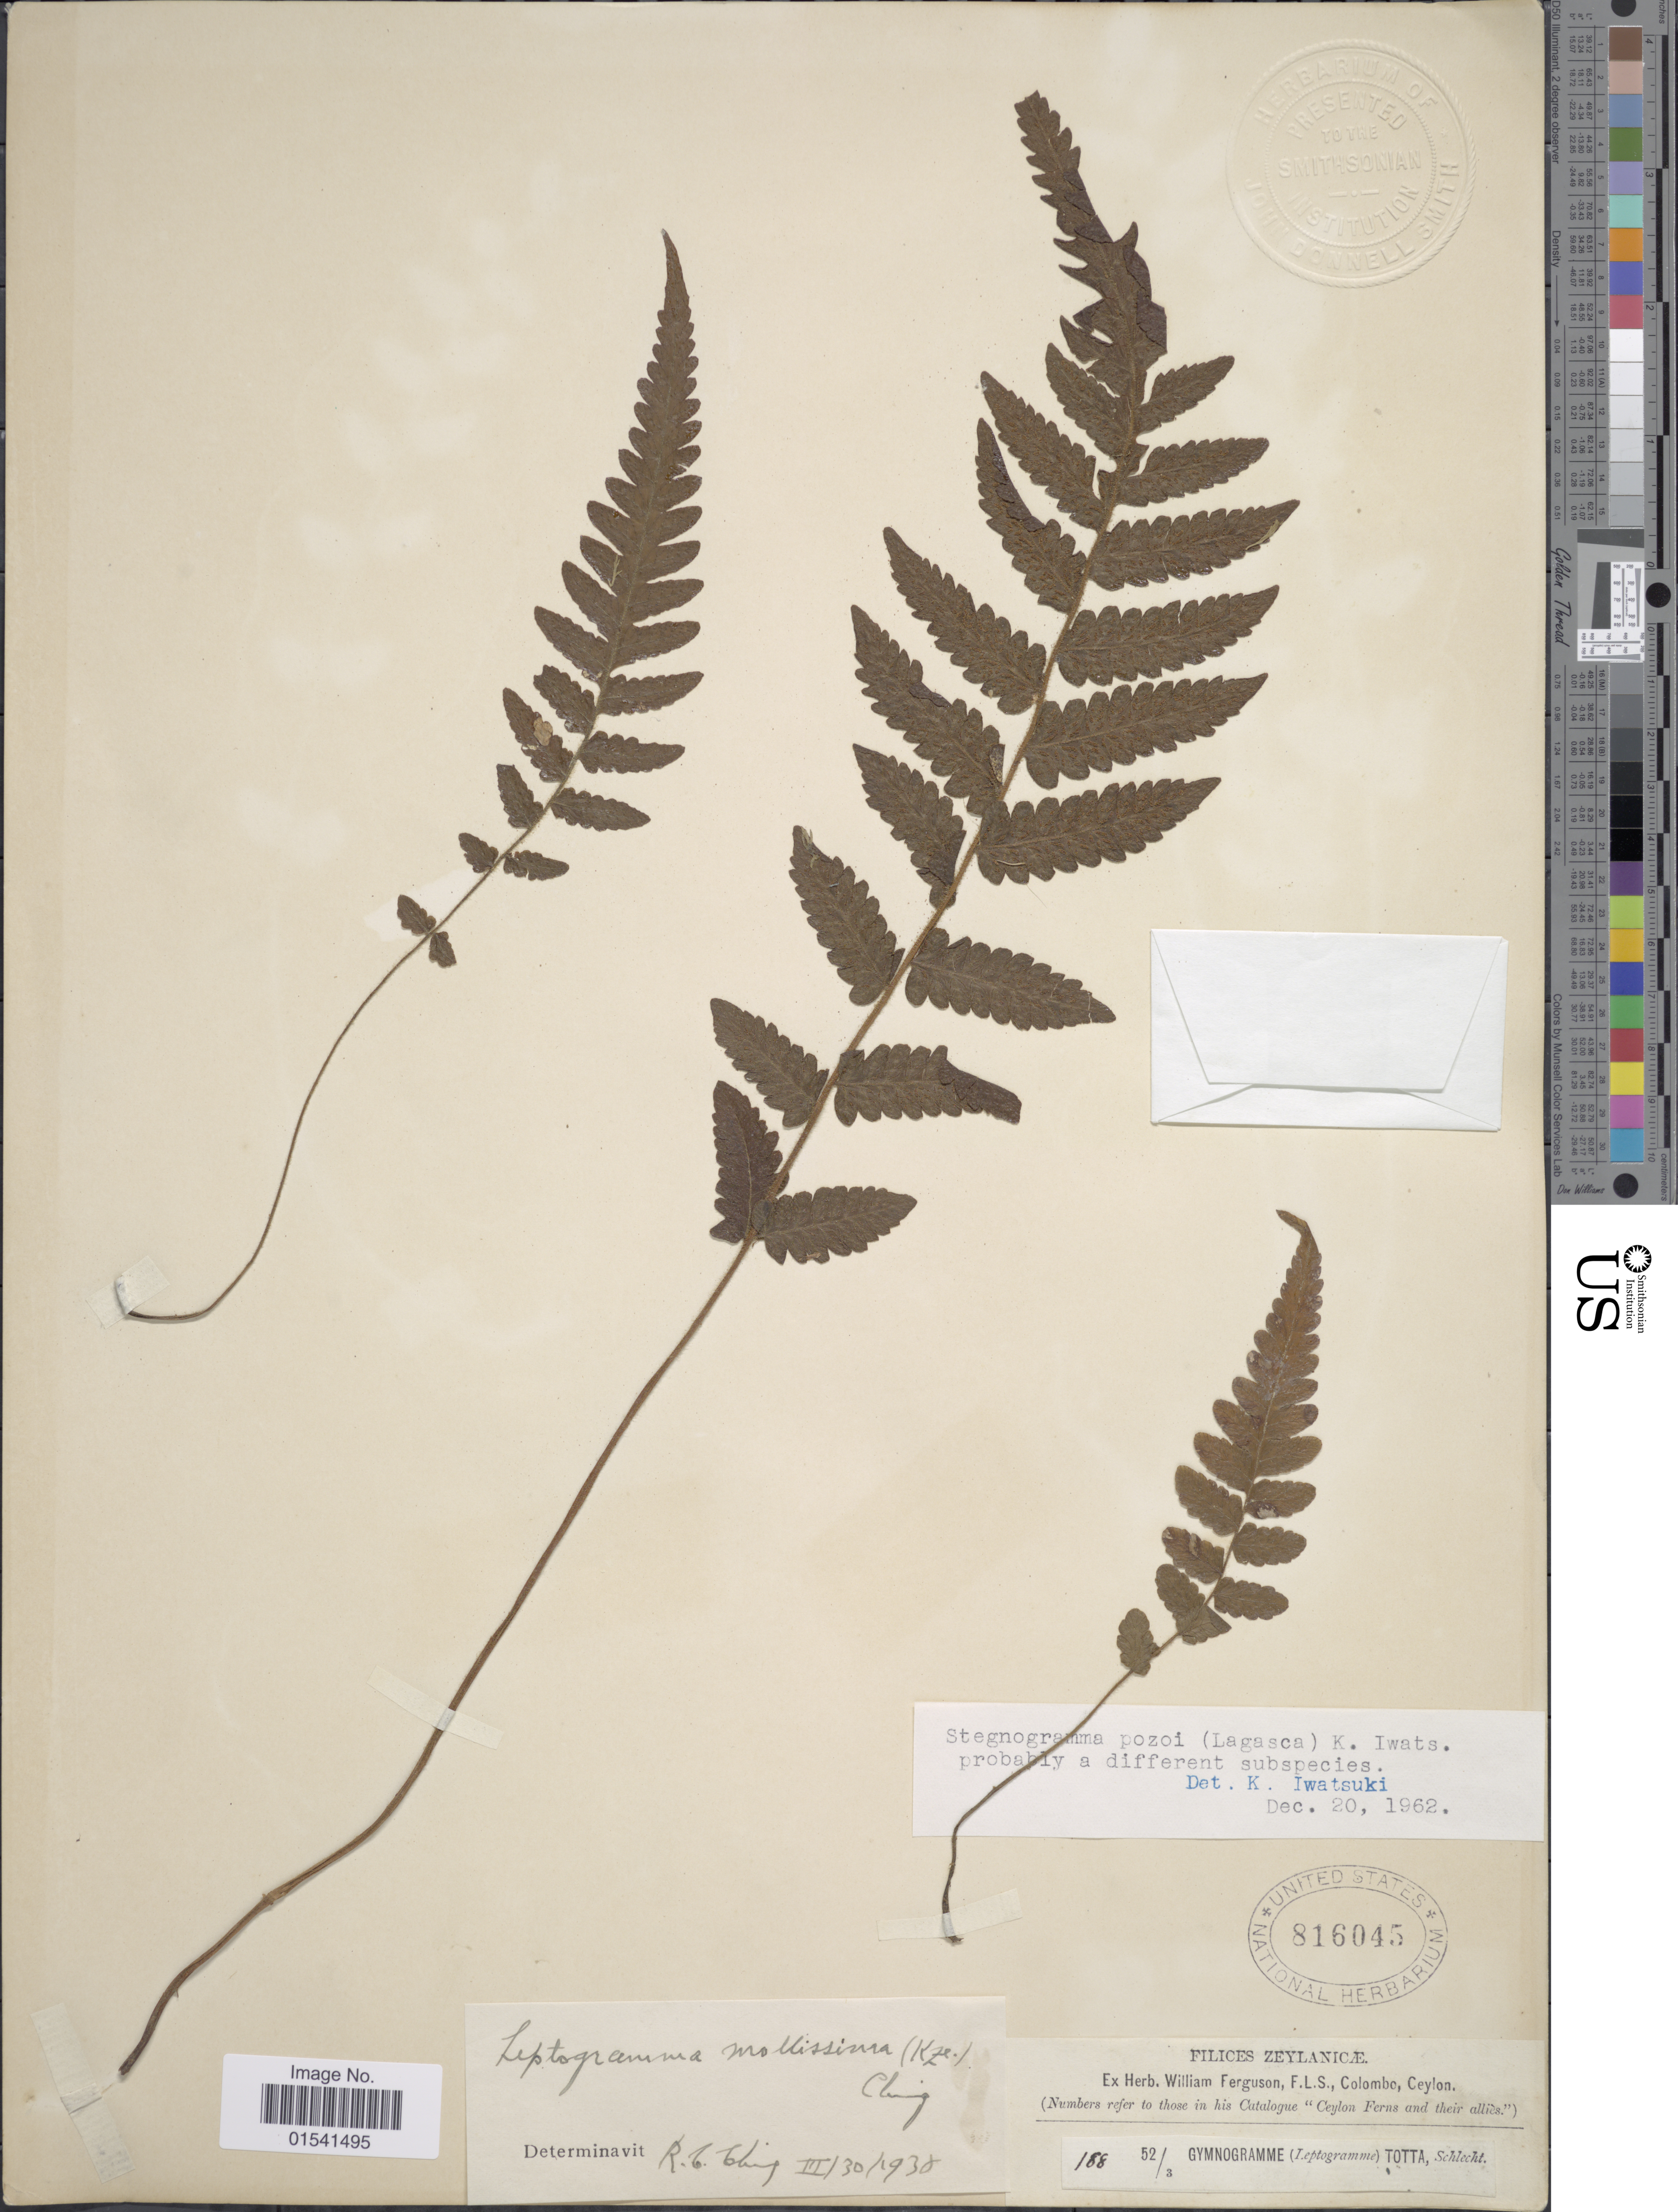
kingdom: Plantae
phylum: Tracheophyta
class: Polypodiopsida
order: Polypodiales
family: Thelypteridaceae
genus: Stegnogramma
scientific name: Stegnogramma mollissima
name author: (Fisch. ex Kunze) Fraser-Jenk.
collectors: ex herb. W. Ferguson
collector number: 188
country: Sri Lanka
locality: Filices Zeylanicæ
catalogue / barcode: US 816045